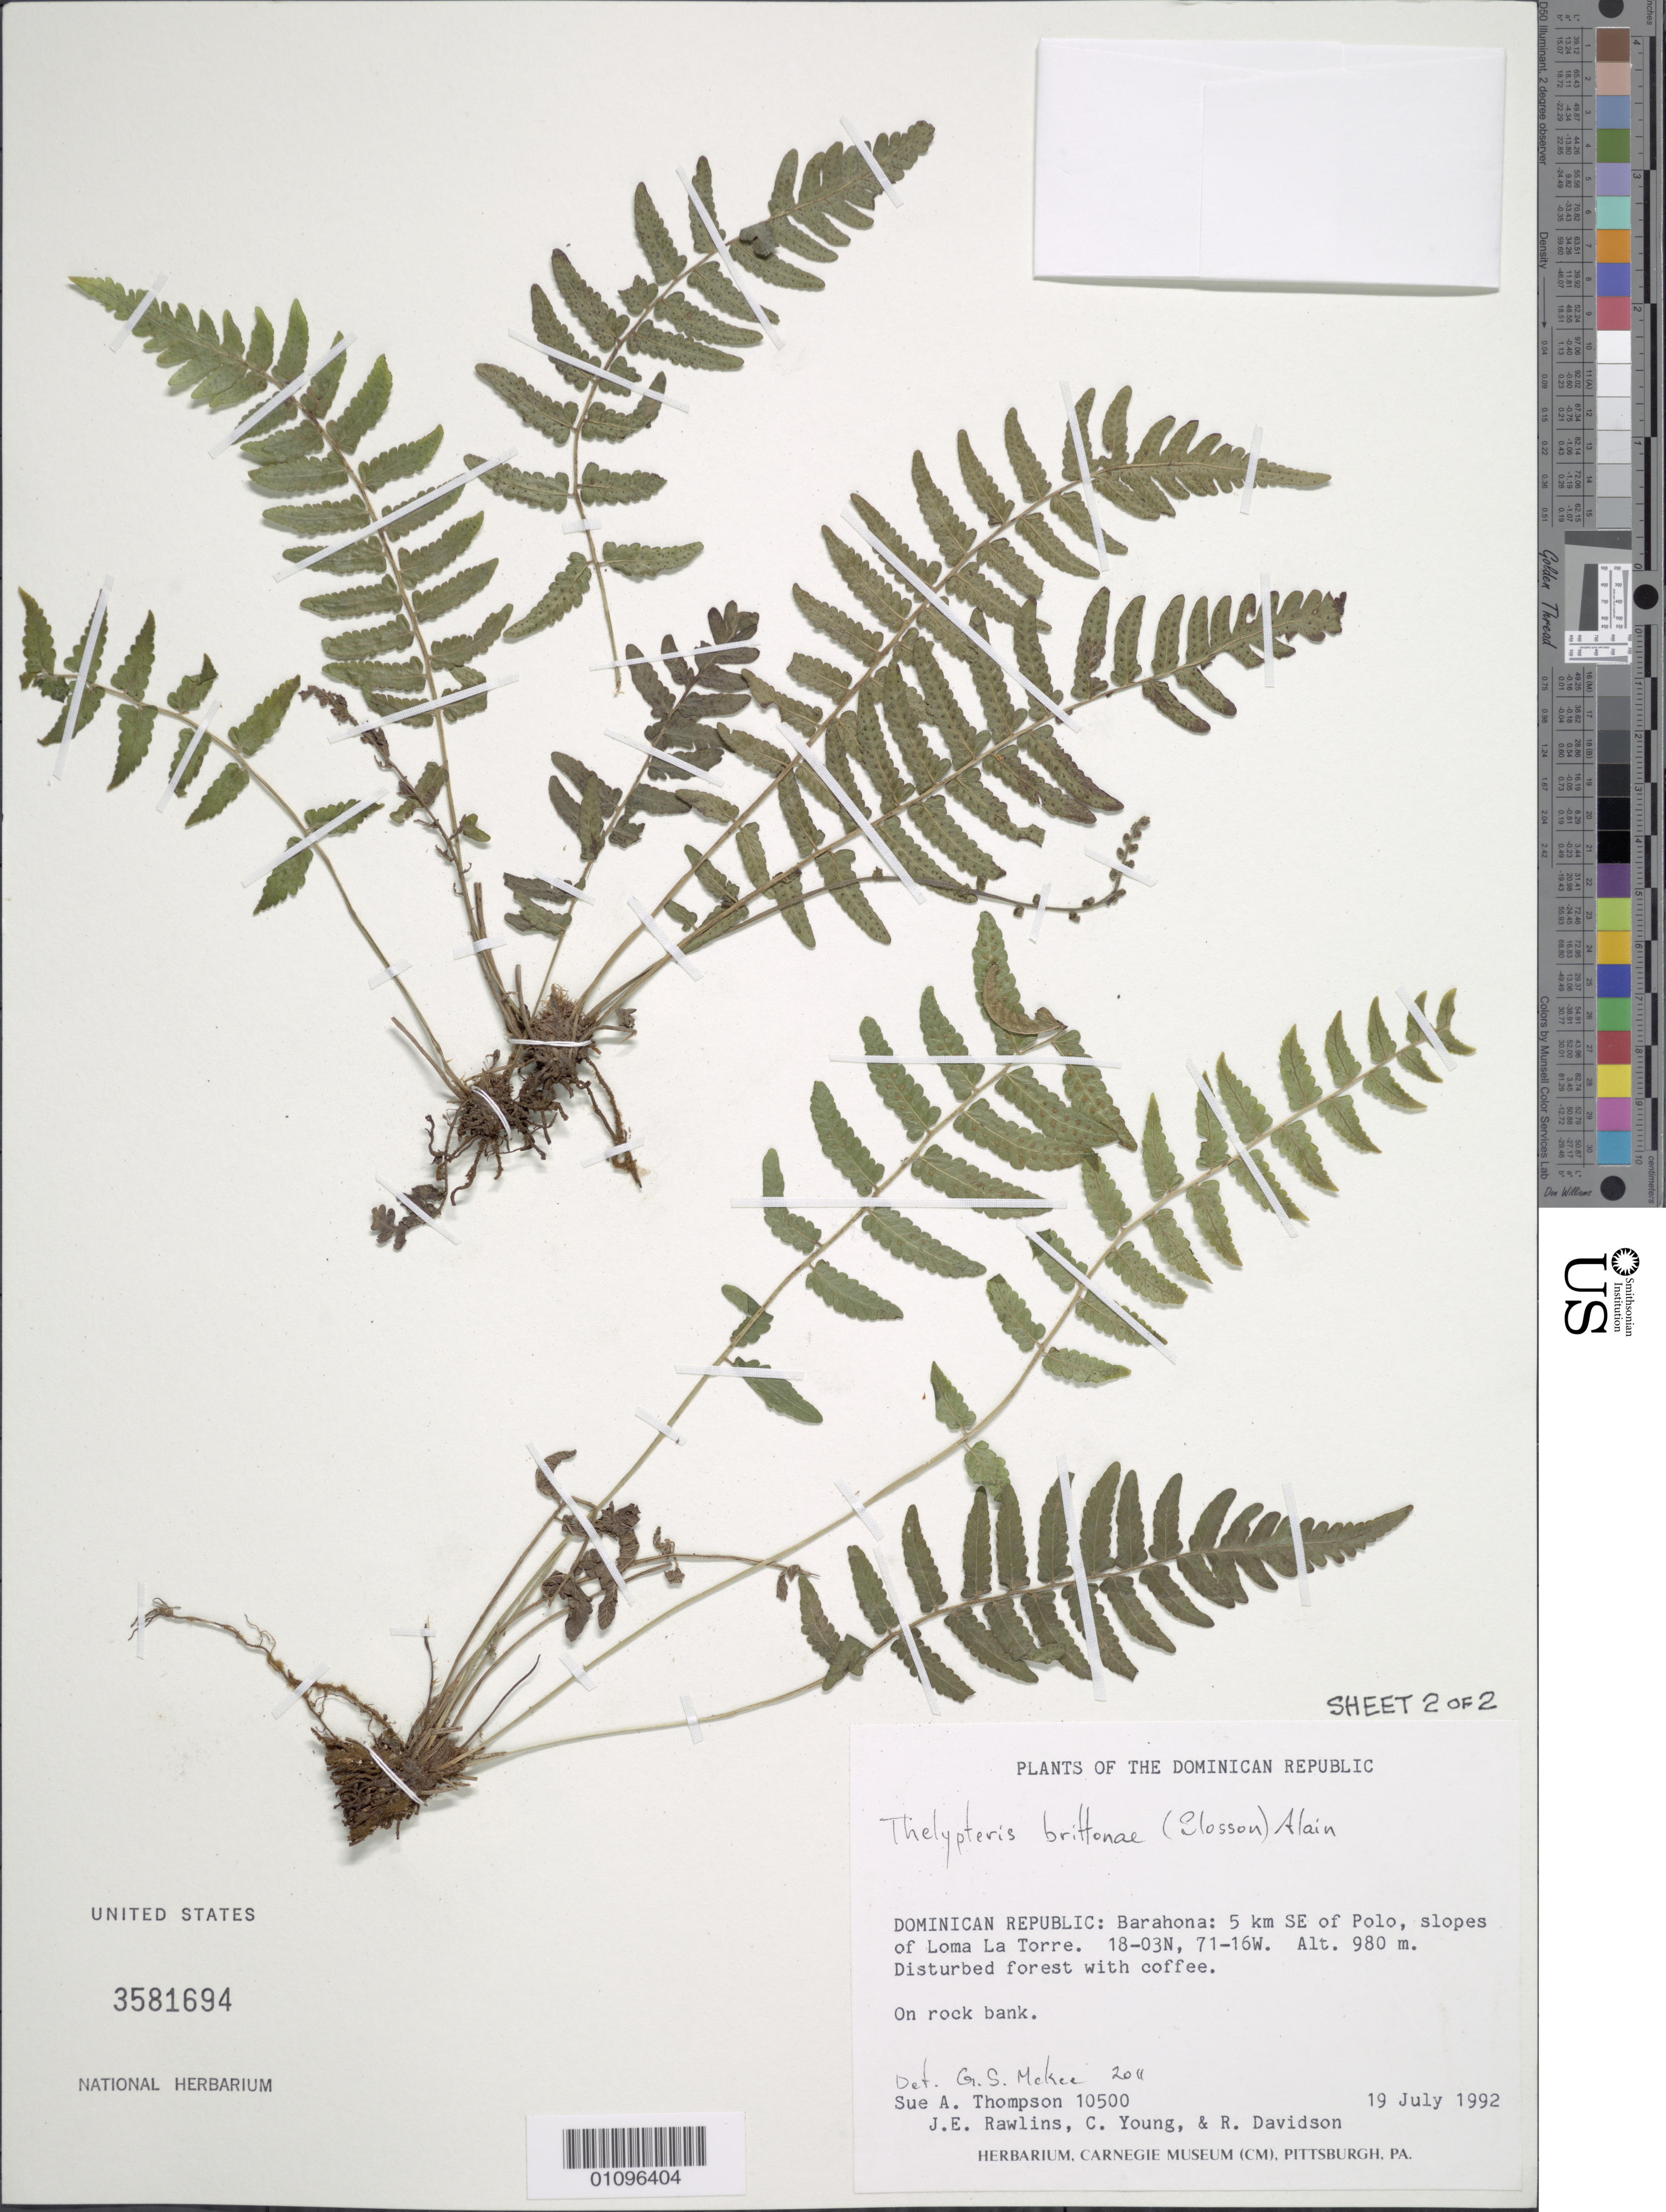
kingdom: Plantae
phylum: Tracheophyta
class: Polypodiopsida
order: Polypodiales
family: Thelypteridaceae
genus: Goniopteris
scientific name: Goniopteris brittonae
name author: (Slosson ex Maxon) Ching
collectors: S. A. Thompson, J. Rawlins, C. Young & R. Davidson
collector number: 10500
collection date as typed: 19 Jul 1992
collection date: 1992-07-19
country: Dominican Republic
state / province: Barahona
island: Hispaniola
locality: Loma La Torre slopes, 5 km SE of Polo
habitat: Disturbed forest with coffee, on rock bank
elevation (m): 980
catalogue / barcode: US 3581694